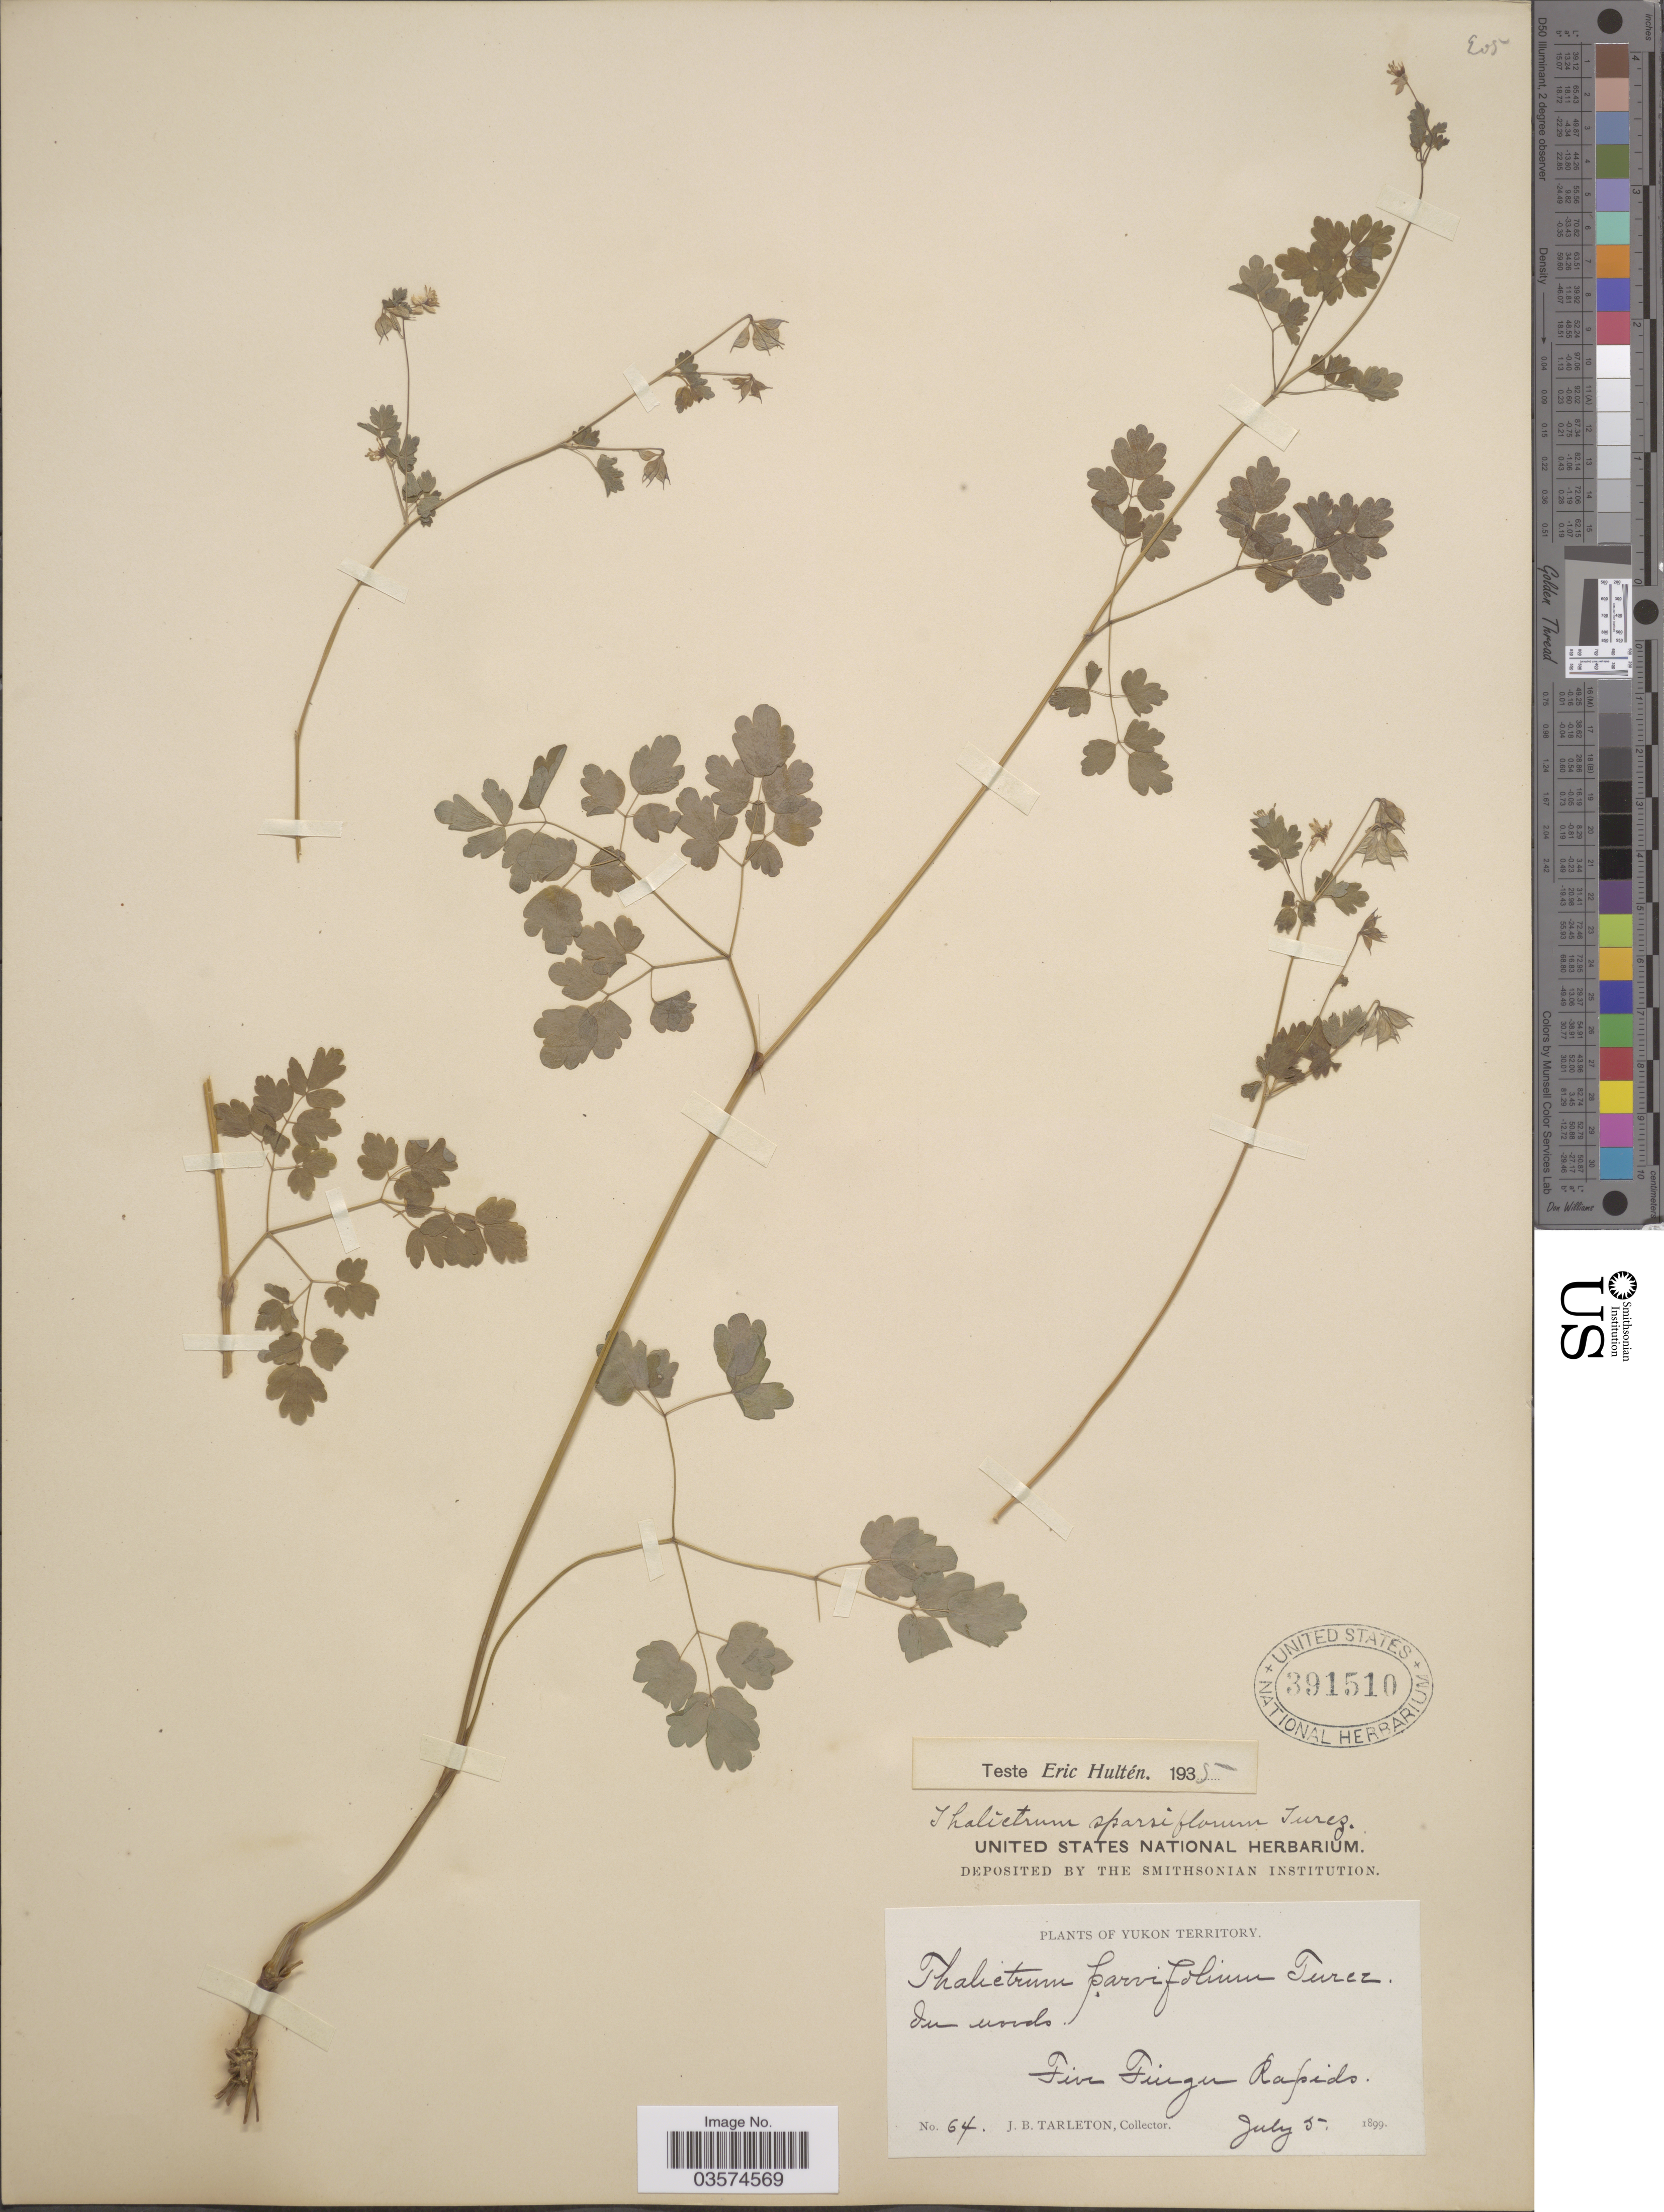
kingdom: Plantae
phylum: Tracheophyta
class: Magnoliopsida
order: Ranunculales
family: Ranunculaceae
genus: Thalictrum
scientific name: Thalictrum sparsiflorum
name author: Turcz. ex Fisch. & C.A. Mey.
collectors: J. Tarleton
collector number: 64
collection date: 1899-07-05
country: Canada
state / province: Yukon Territory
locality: In woods. Five Finger Rapids.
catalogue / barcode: US 391510